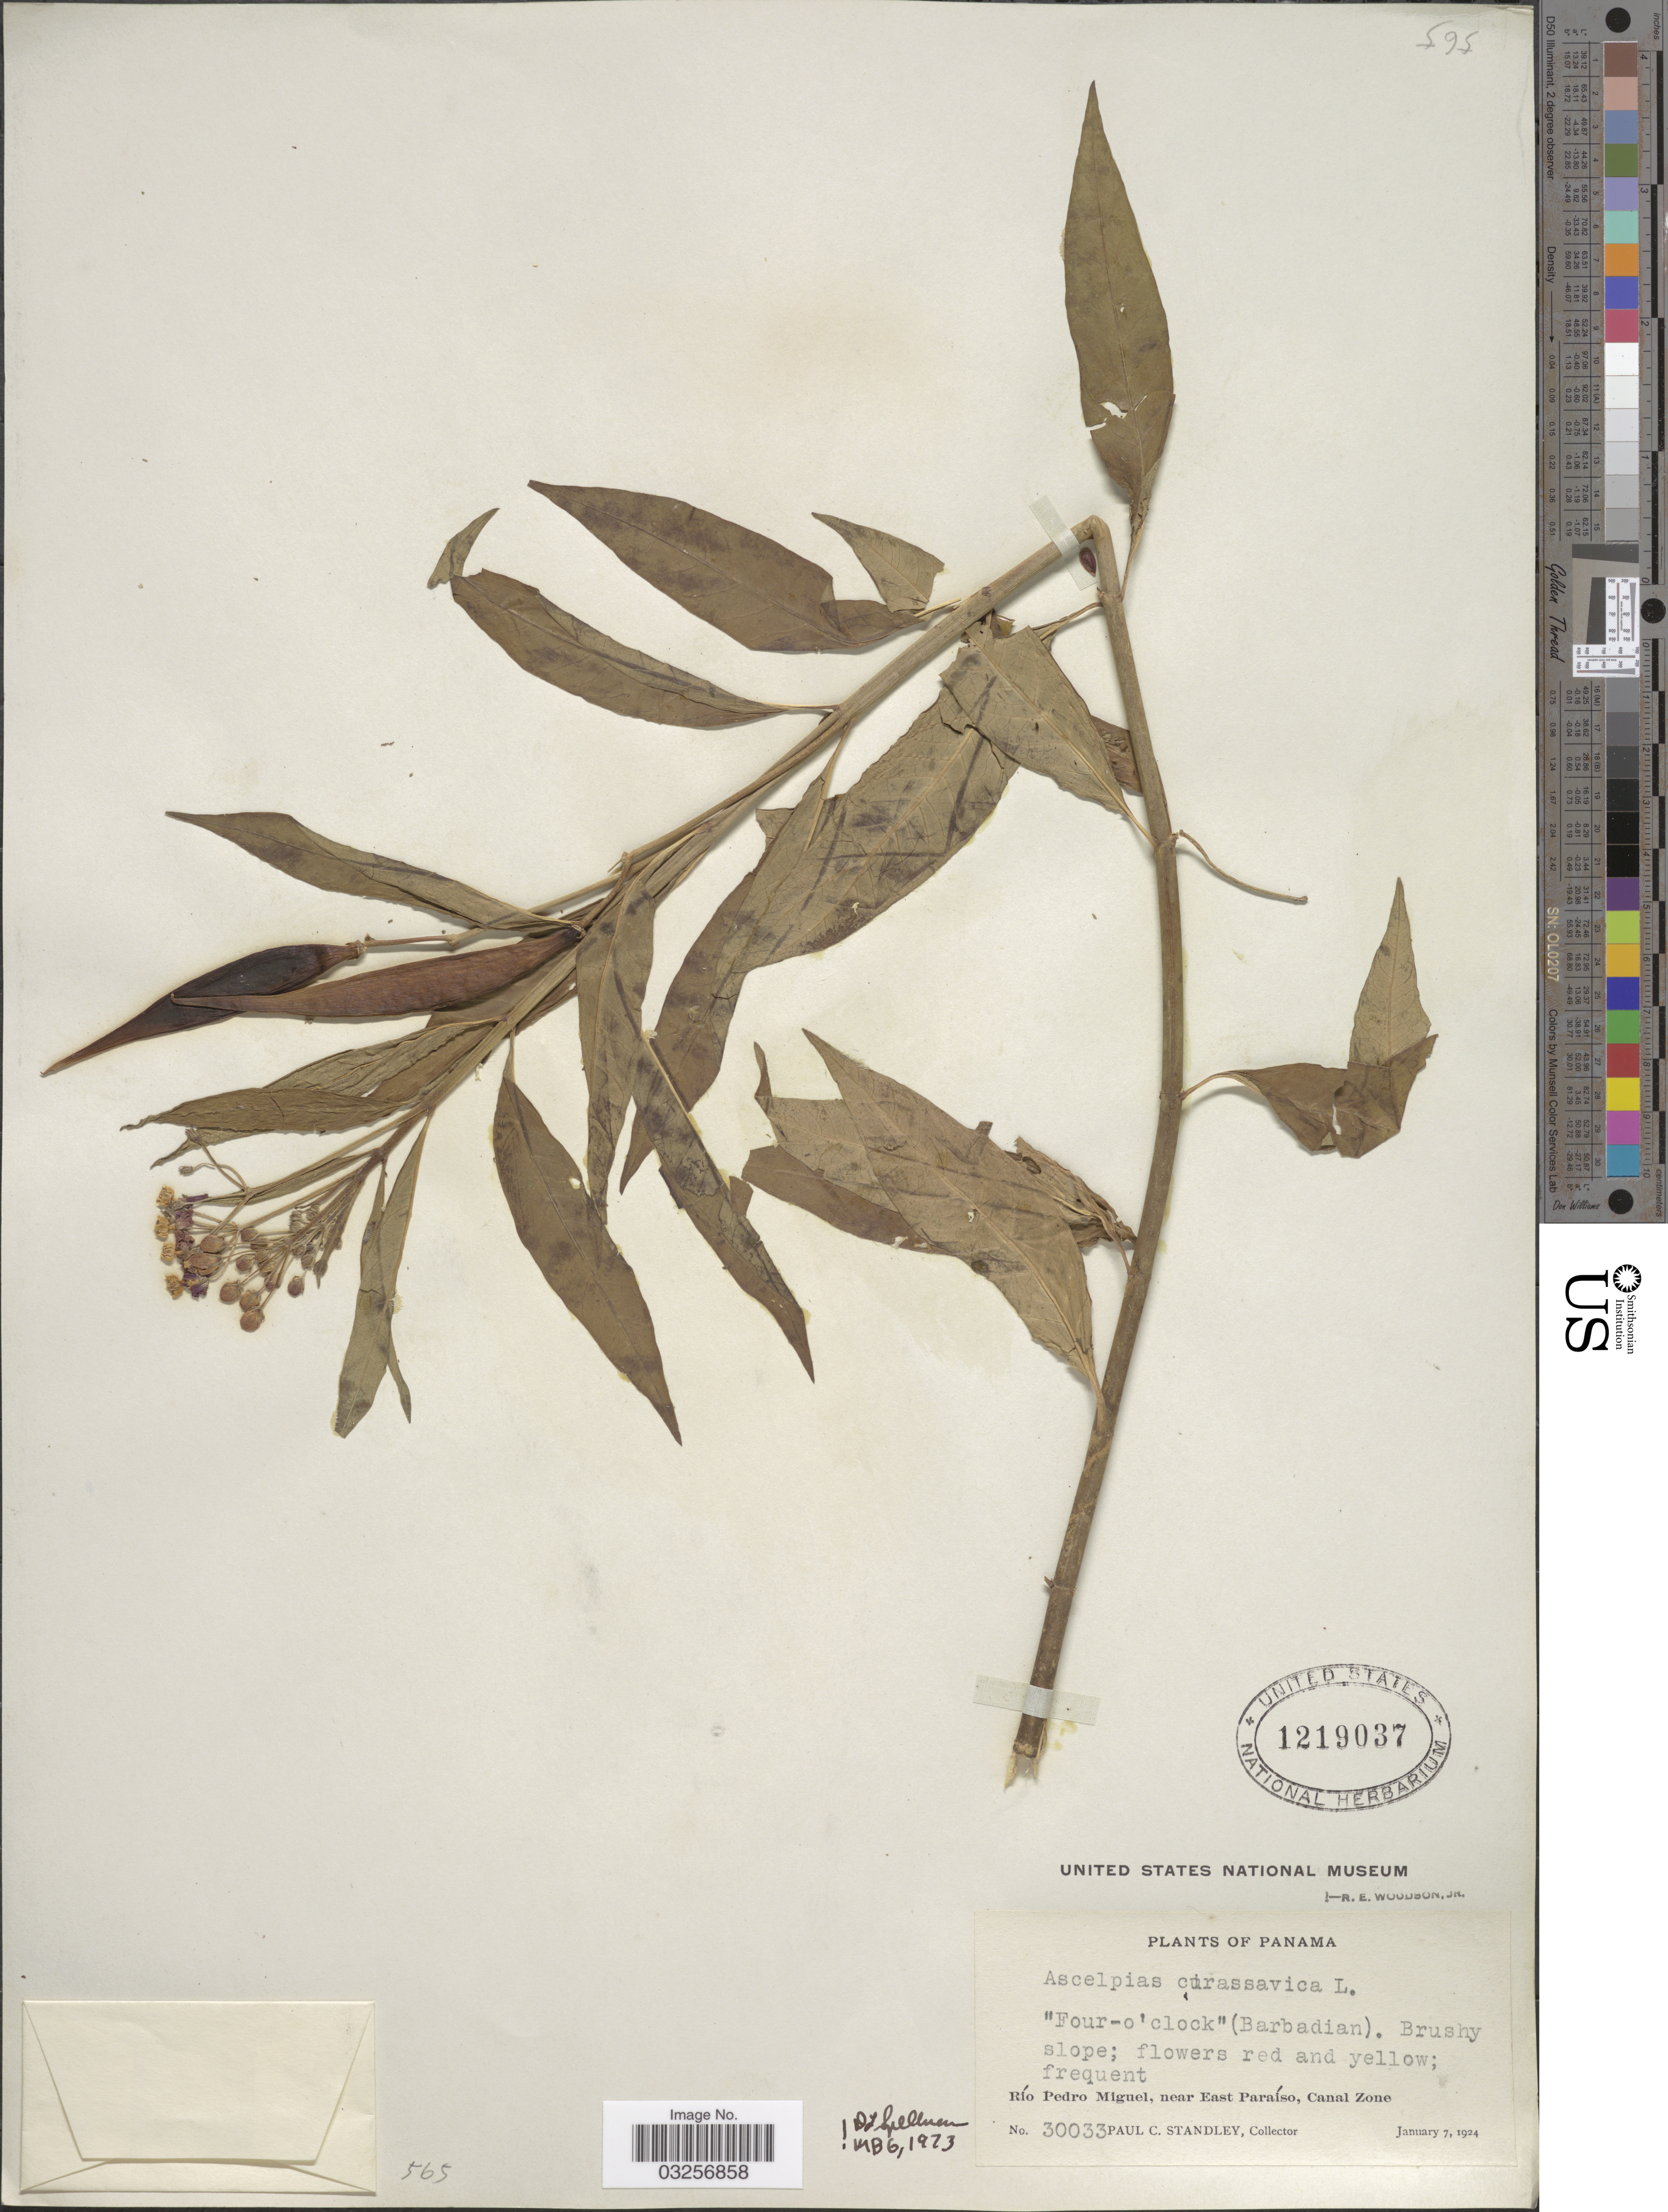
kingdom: Plantae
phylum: Tracheophyta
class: Magnoliopsida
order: Gentianales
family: Apocynaceae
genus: Asclepias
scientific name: Asclepias curassavica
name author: L.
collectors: P. C. Standley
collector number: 30033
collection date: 1924-01-07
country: Panama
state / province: Colón / Panamá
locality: Río Pedro Miguel, near East Paraíso, Canal Zone.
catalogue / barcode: US 1219037